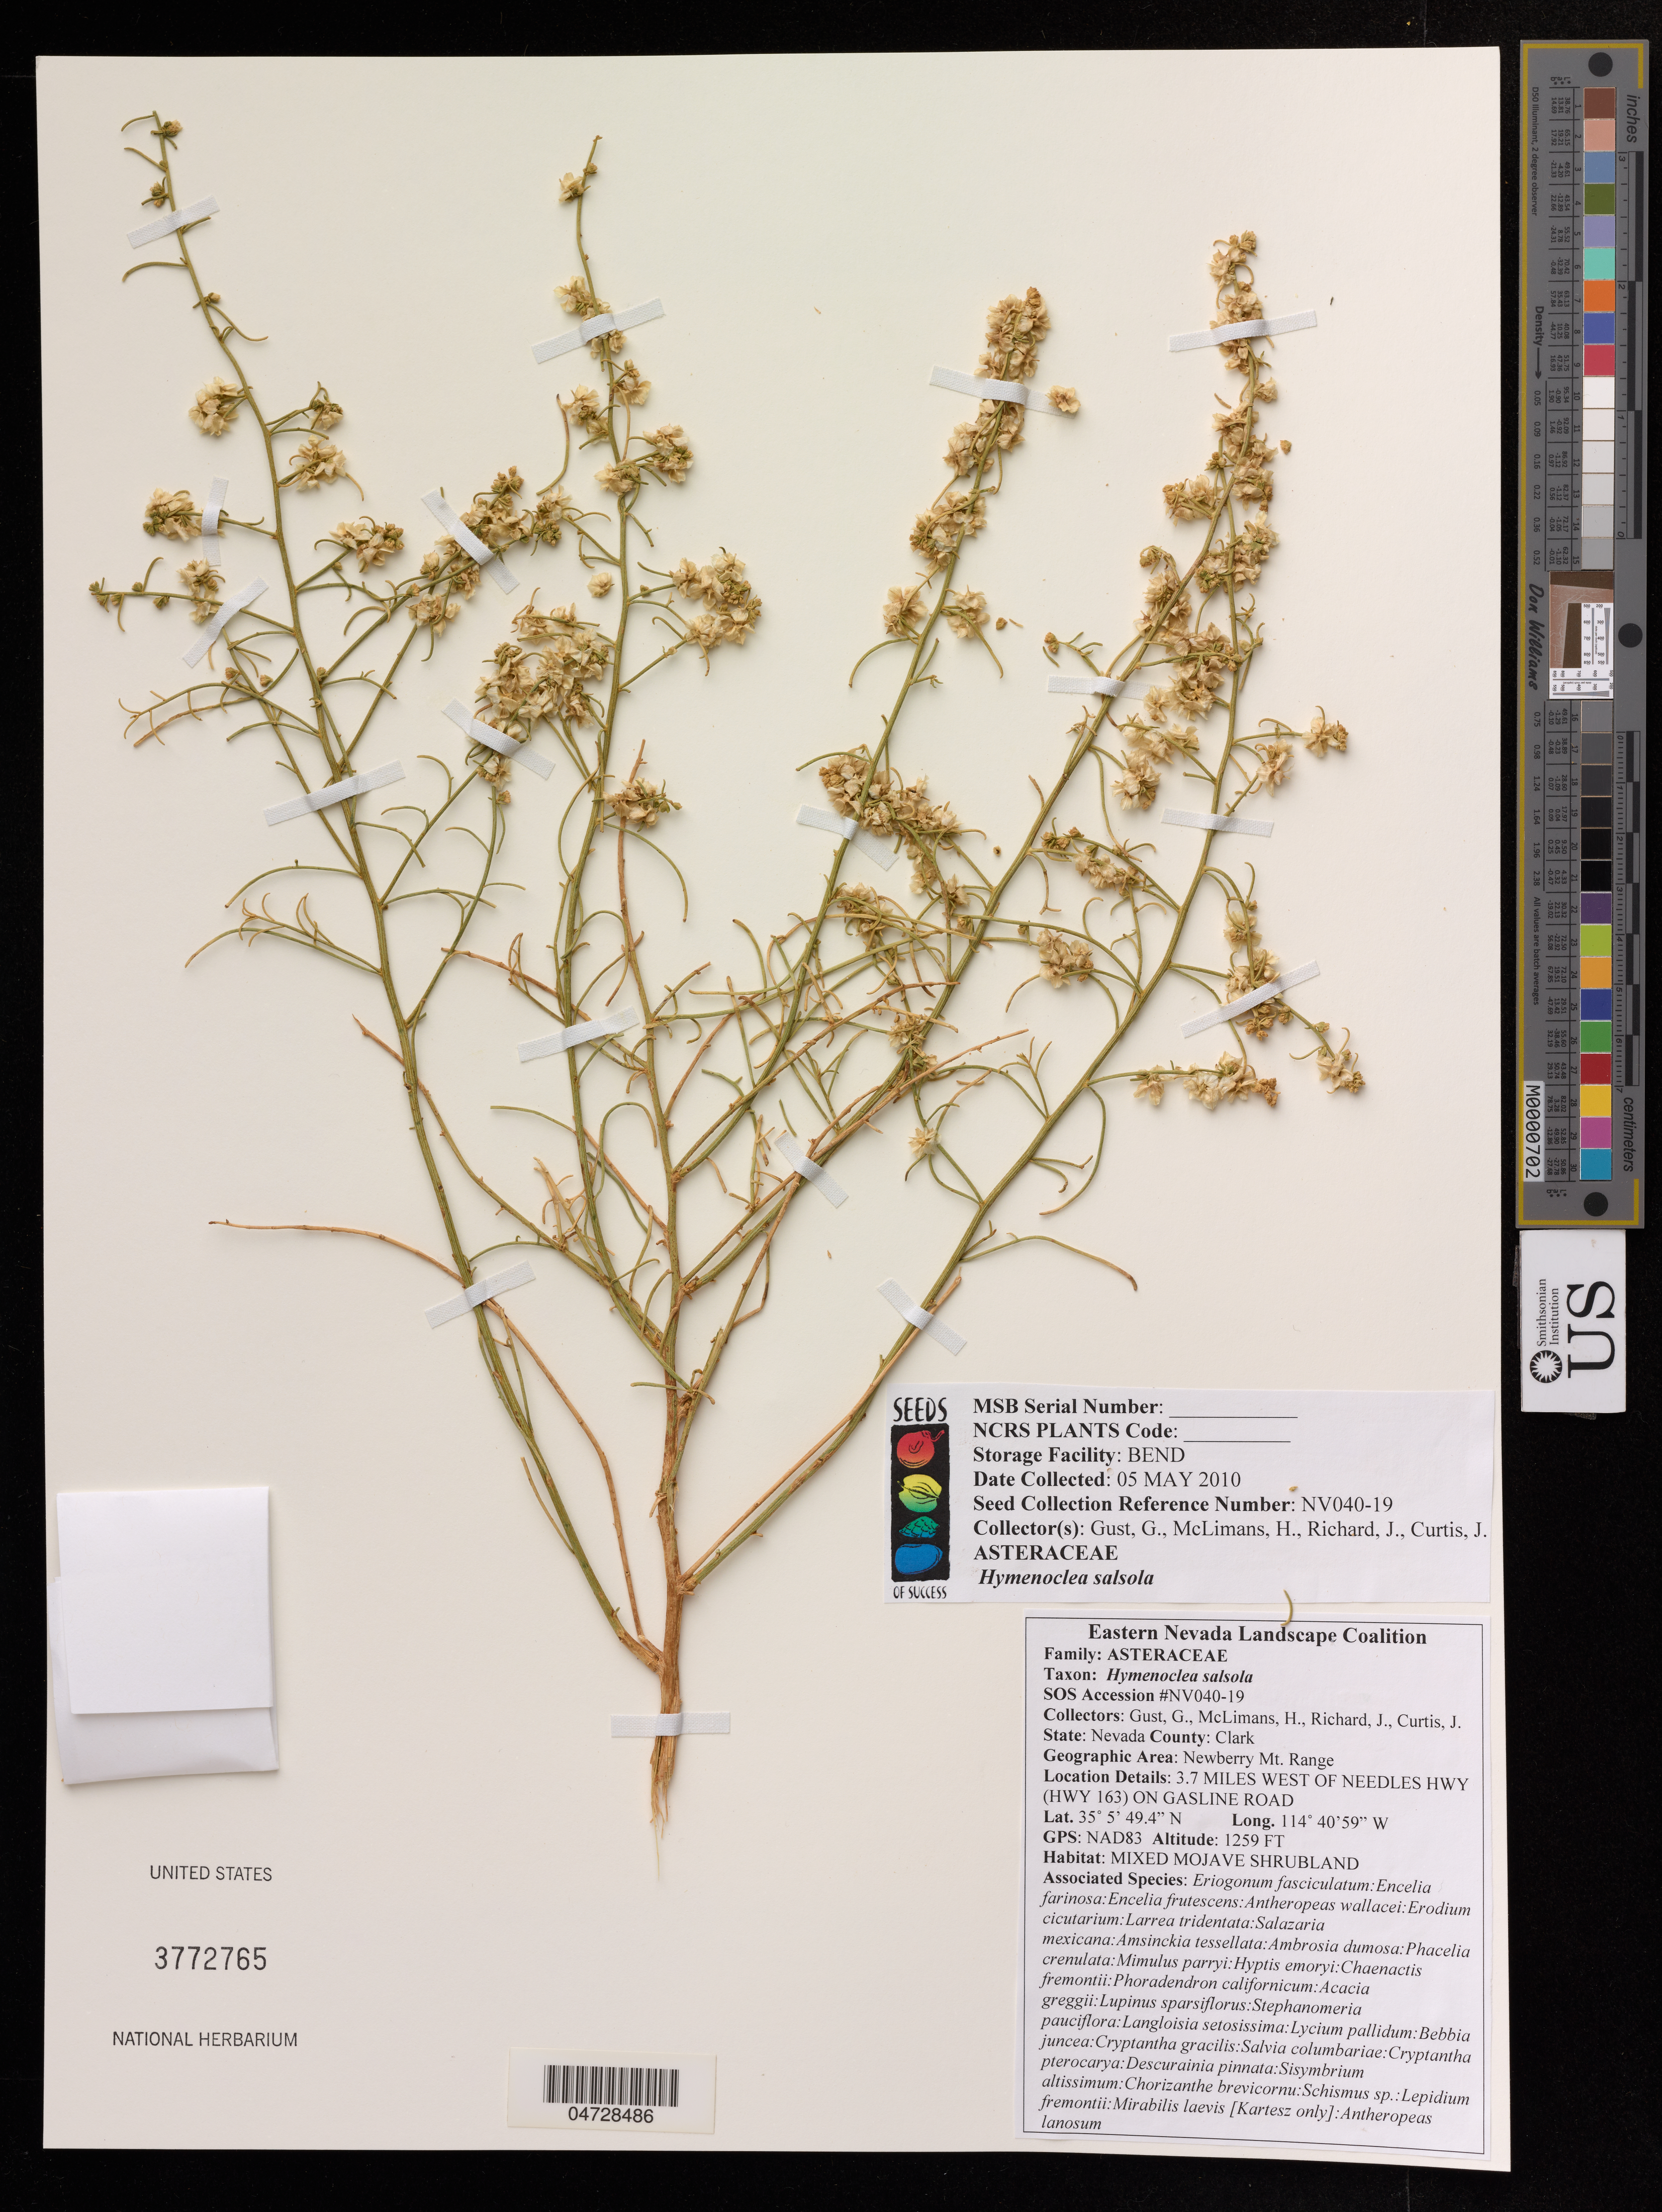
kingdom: Plantae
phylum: Tracheophyta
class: Magnoliopsida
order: Asterales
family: Asteraceae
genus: Hymenoclea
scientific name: Hymenoclea salsola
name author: Torr. & A. Gray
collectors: G. Gust, H. McLimans, J. Richard & J. Curtis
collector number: NV040-19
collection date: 2010-05-05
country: United States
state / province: Nevada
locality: County: Clark, Newberry Mt. Range. 3.7 Miles West of Needles Hwy (HWY 163) on Gasline Road.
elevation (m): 384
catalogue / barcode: US 3772765